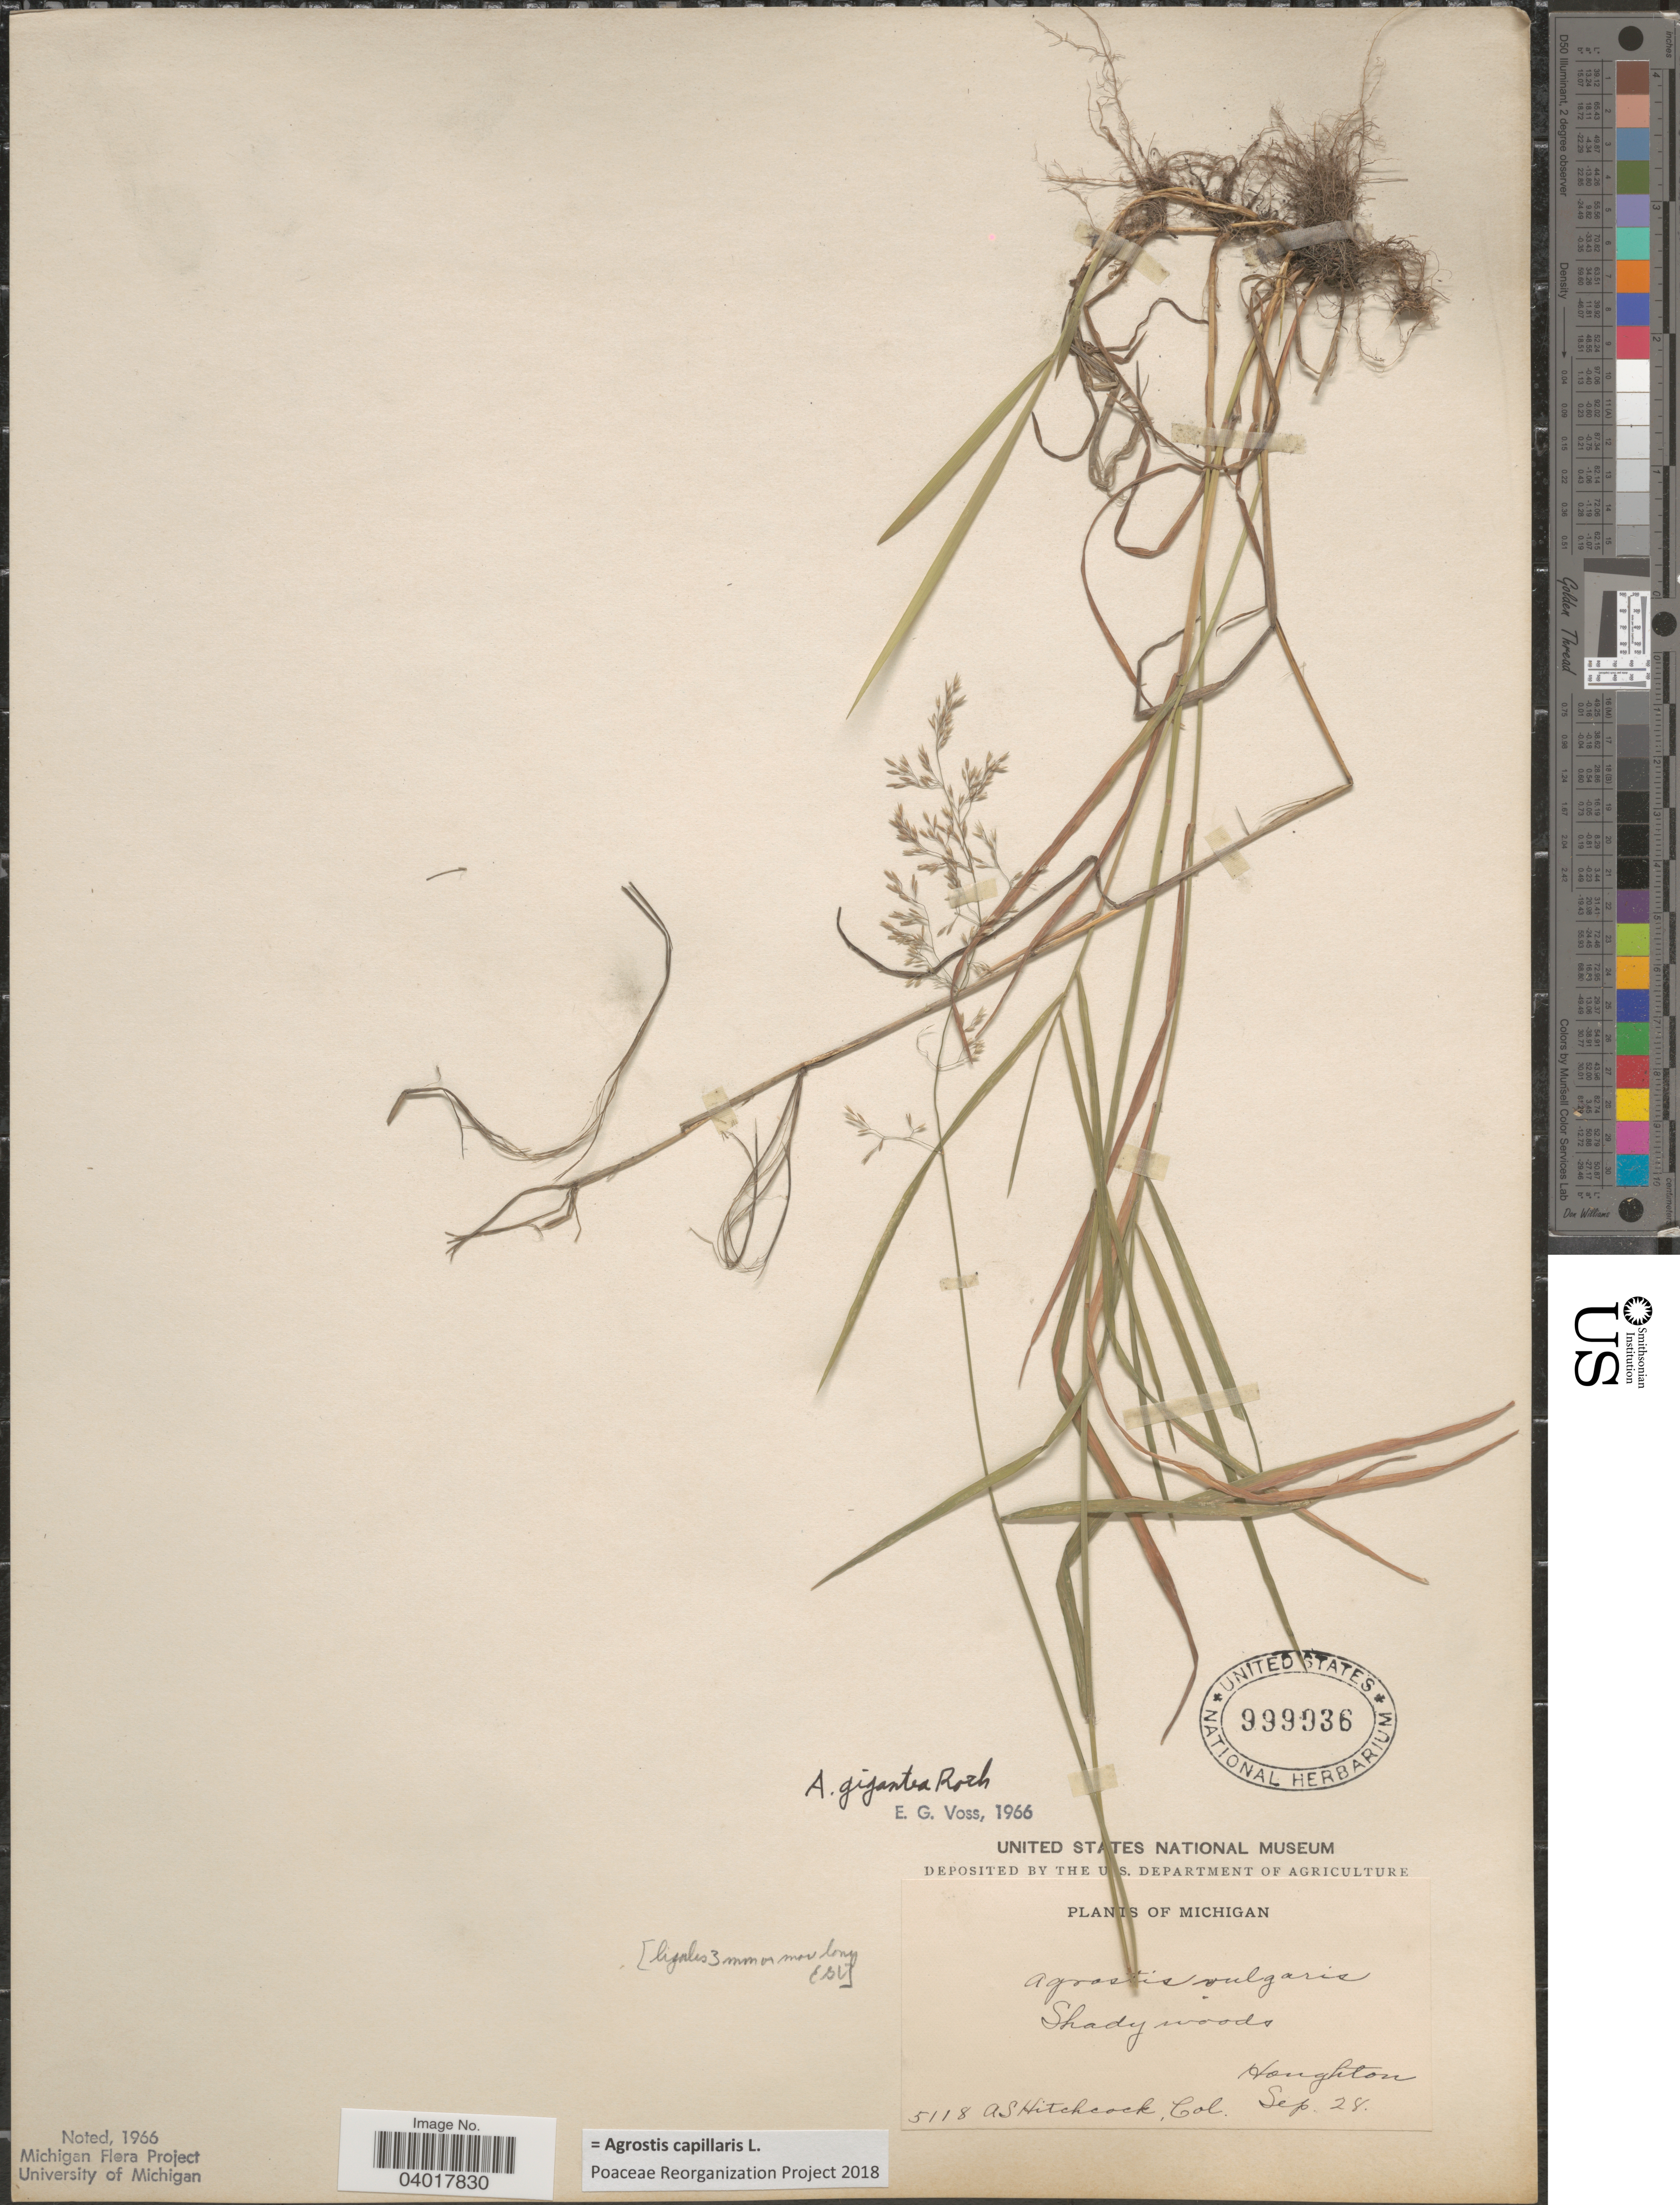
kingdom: Plantae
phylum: Tracheophyta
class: Liliopsida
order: Poales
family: Poaceae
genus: Agrostis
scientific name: Agrostis capillaris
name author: L.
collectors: A. S. Hitchcock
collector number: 5118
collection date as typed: Transcribed d/m/y: /9/28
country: United States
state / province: Michigan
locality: Houghton.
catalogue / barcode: US 999936